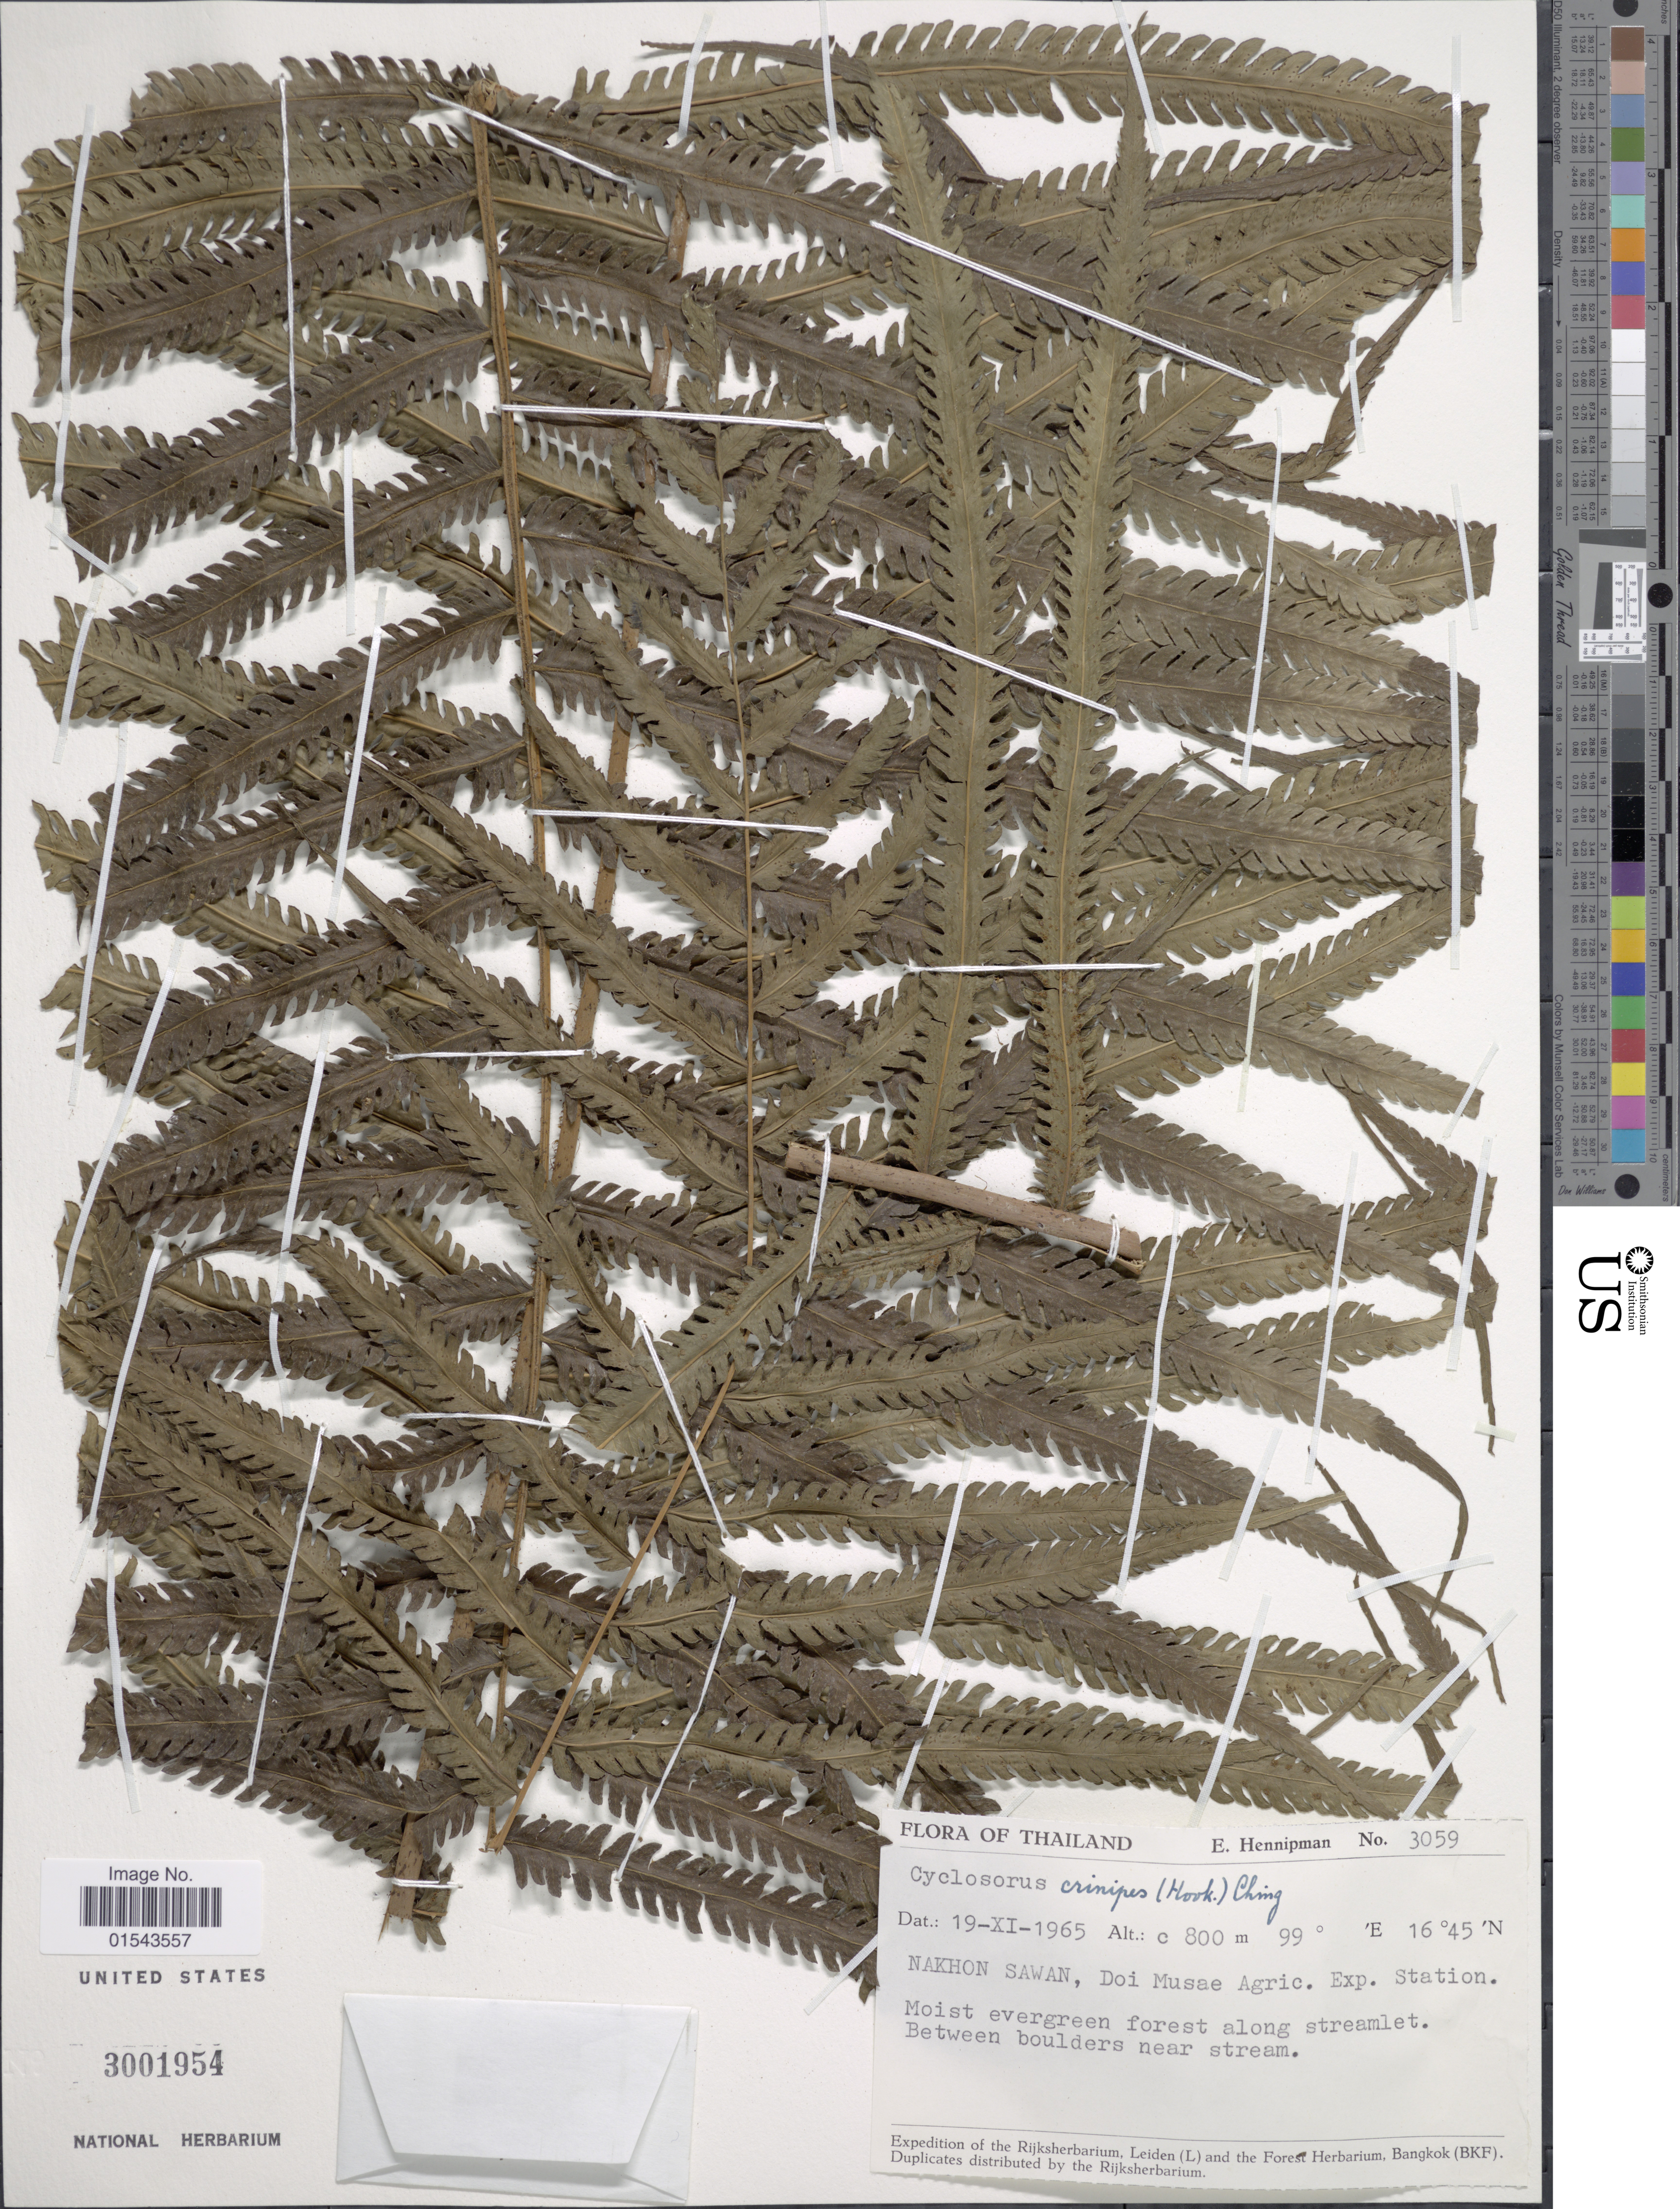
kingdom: Plantae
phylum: Tracheophyta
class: Polypodiopsida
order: Polypodiales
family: Thelypteridaceae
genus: Christella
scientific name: Christella crinipes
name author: (Hook.) Holttum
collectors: E. Hennipman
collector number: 3059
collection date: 1965-11-19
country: Thailand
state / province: Nakhon Sawan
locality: Doi Musae Agric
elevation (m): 800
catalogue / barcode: US 3001954